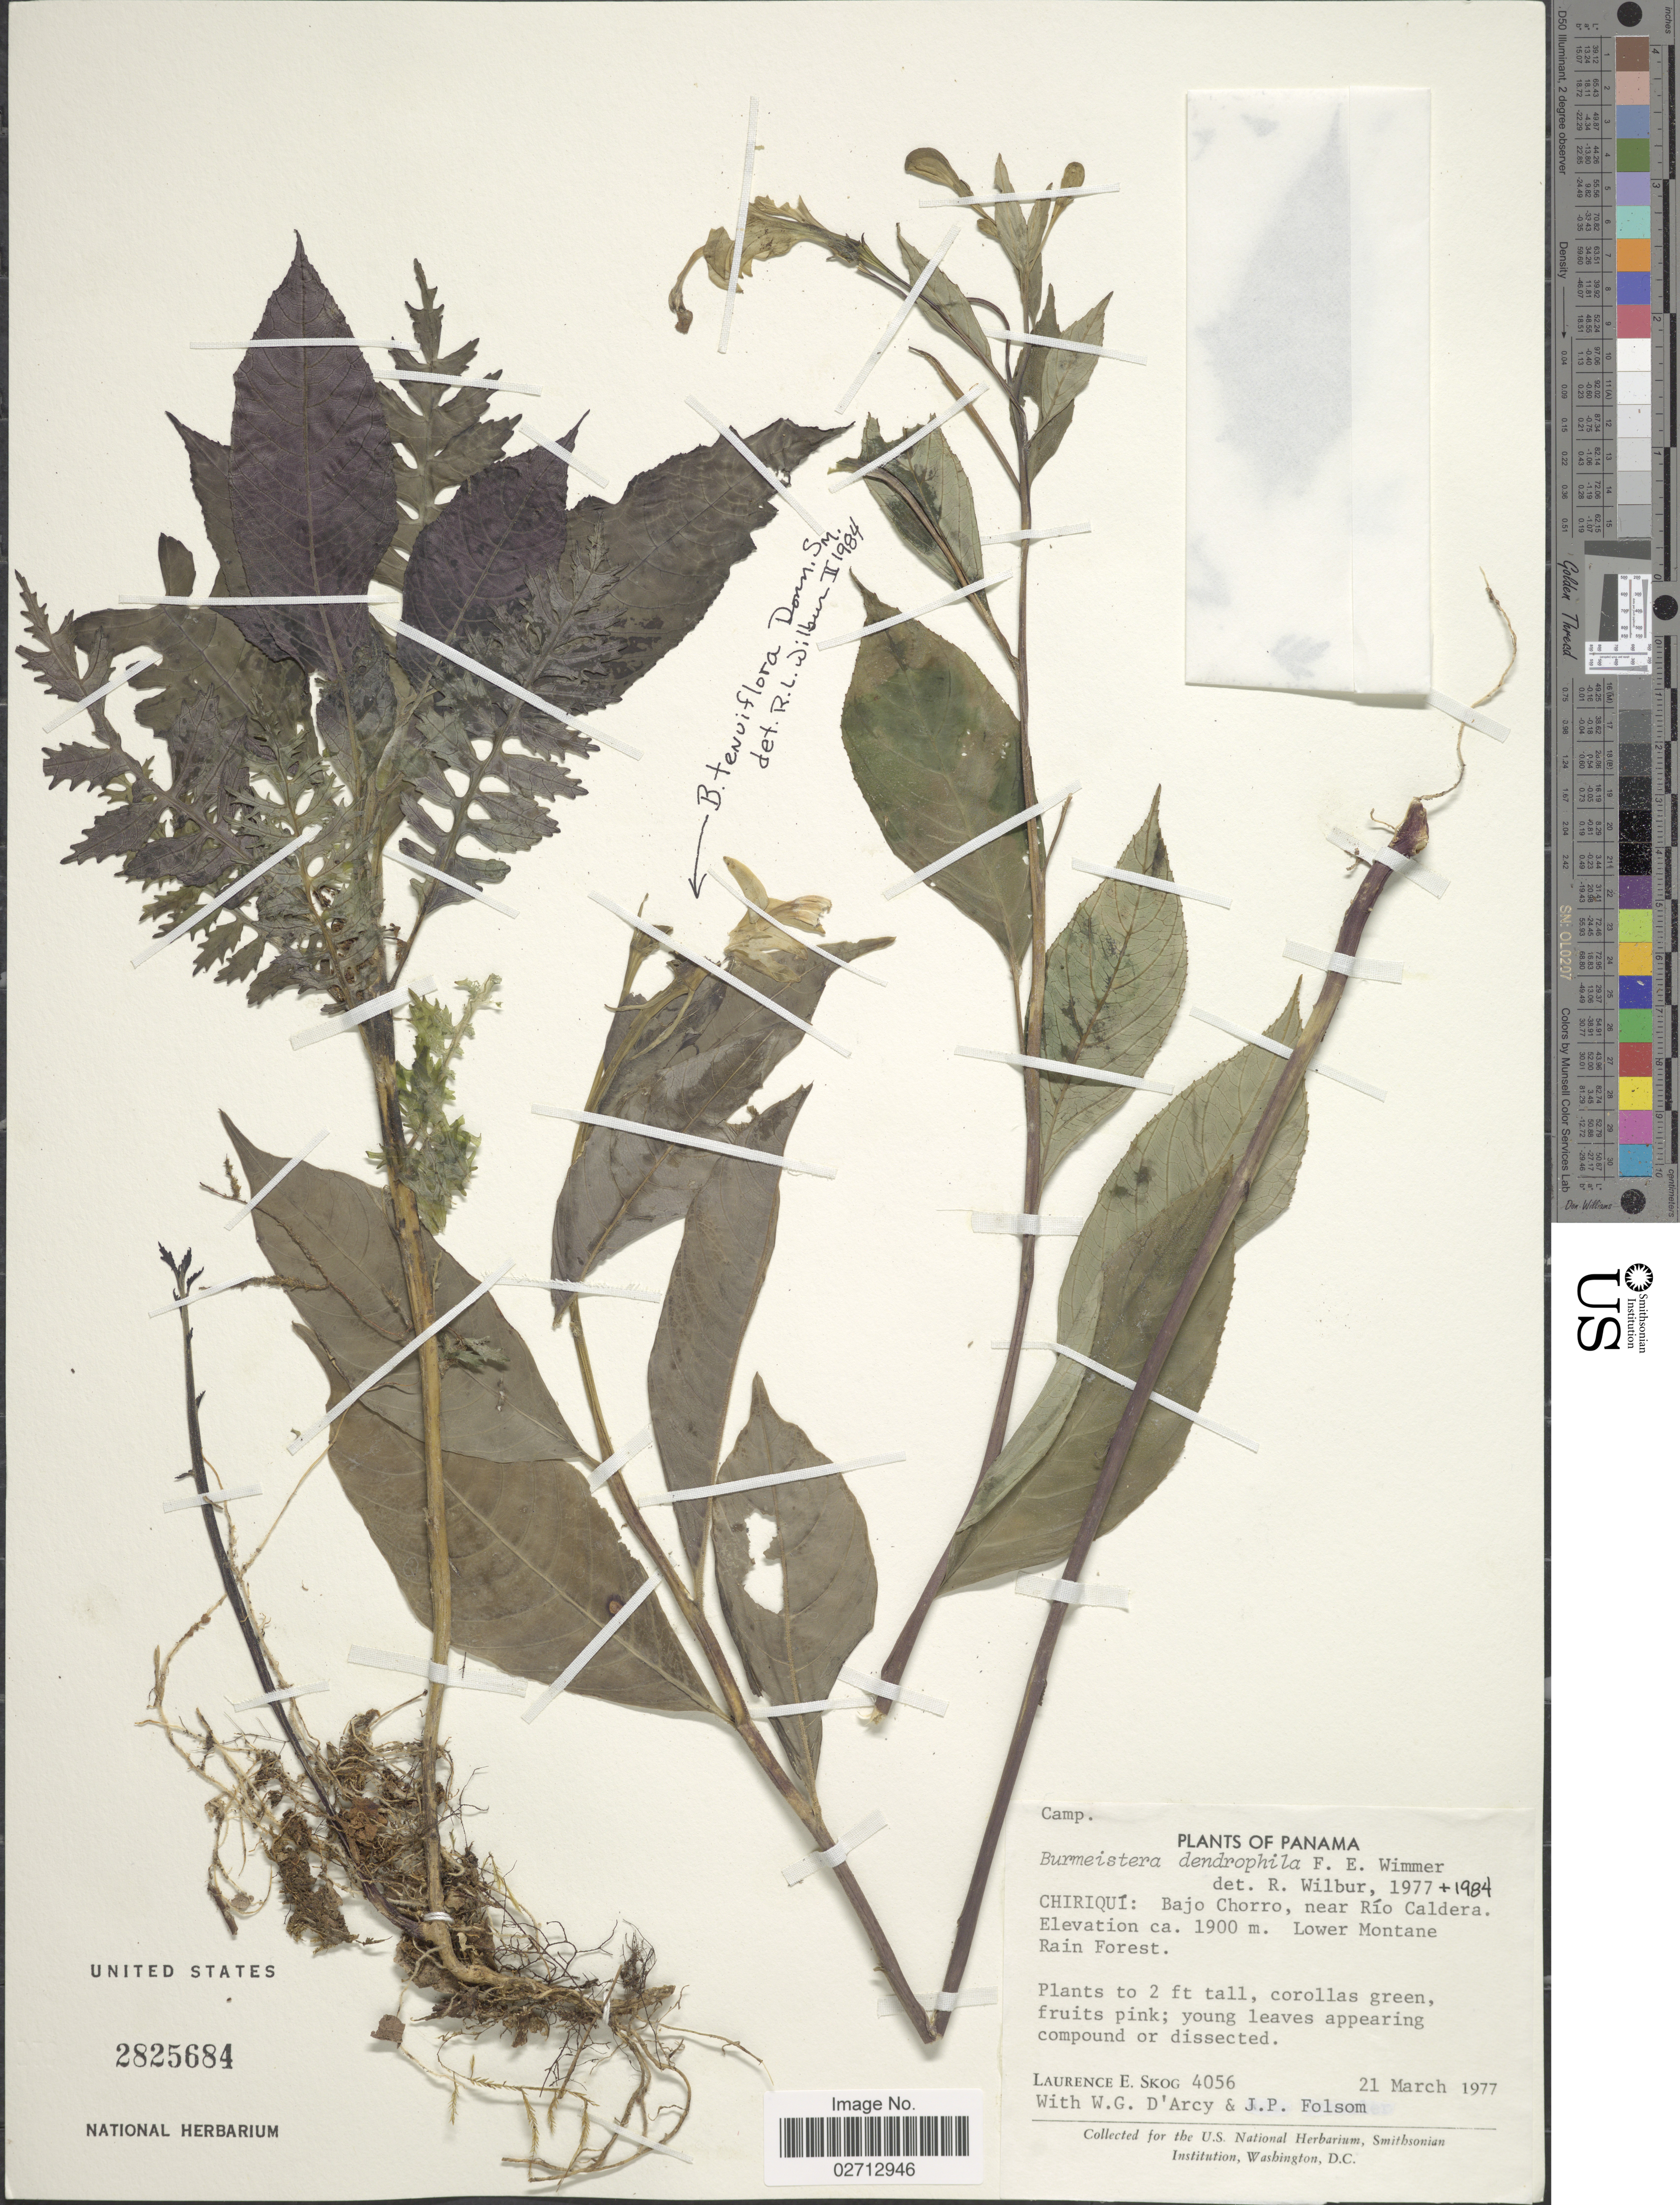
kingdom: Plantae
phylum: Tracheophyta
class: Magnoliopsida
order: Asterales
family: Campanulaceae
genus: Burmeistera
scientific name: Burmeistera dendrophila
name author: E. Wimm.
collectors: L. E. Skog, W. G. D'Arcy & J. P. Folsom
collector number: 4056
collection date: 1977-03-21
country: Panama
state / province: Chiriqui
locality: Bajo Chorro, near Rio Caldera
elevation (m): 1900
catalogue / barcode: US 2825684